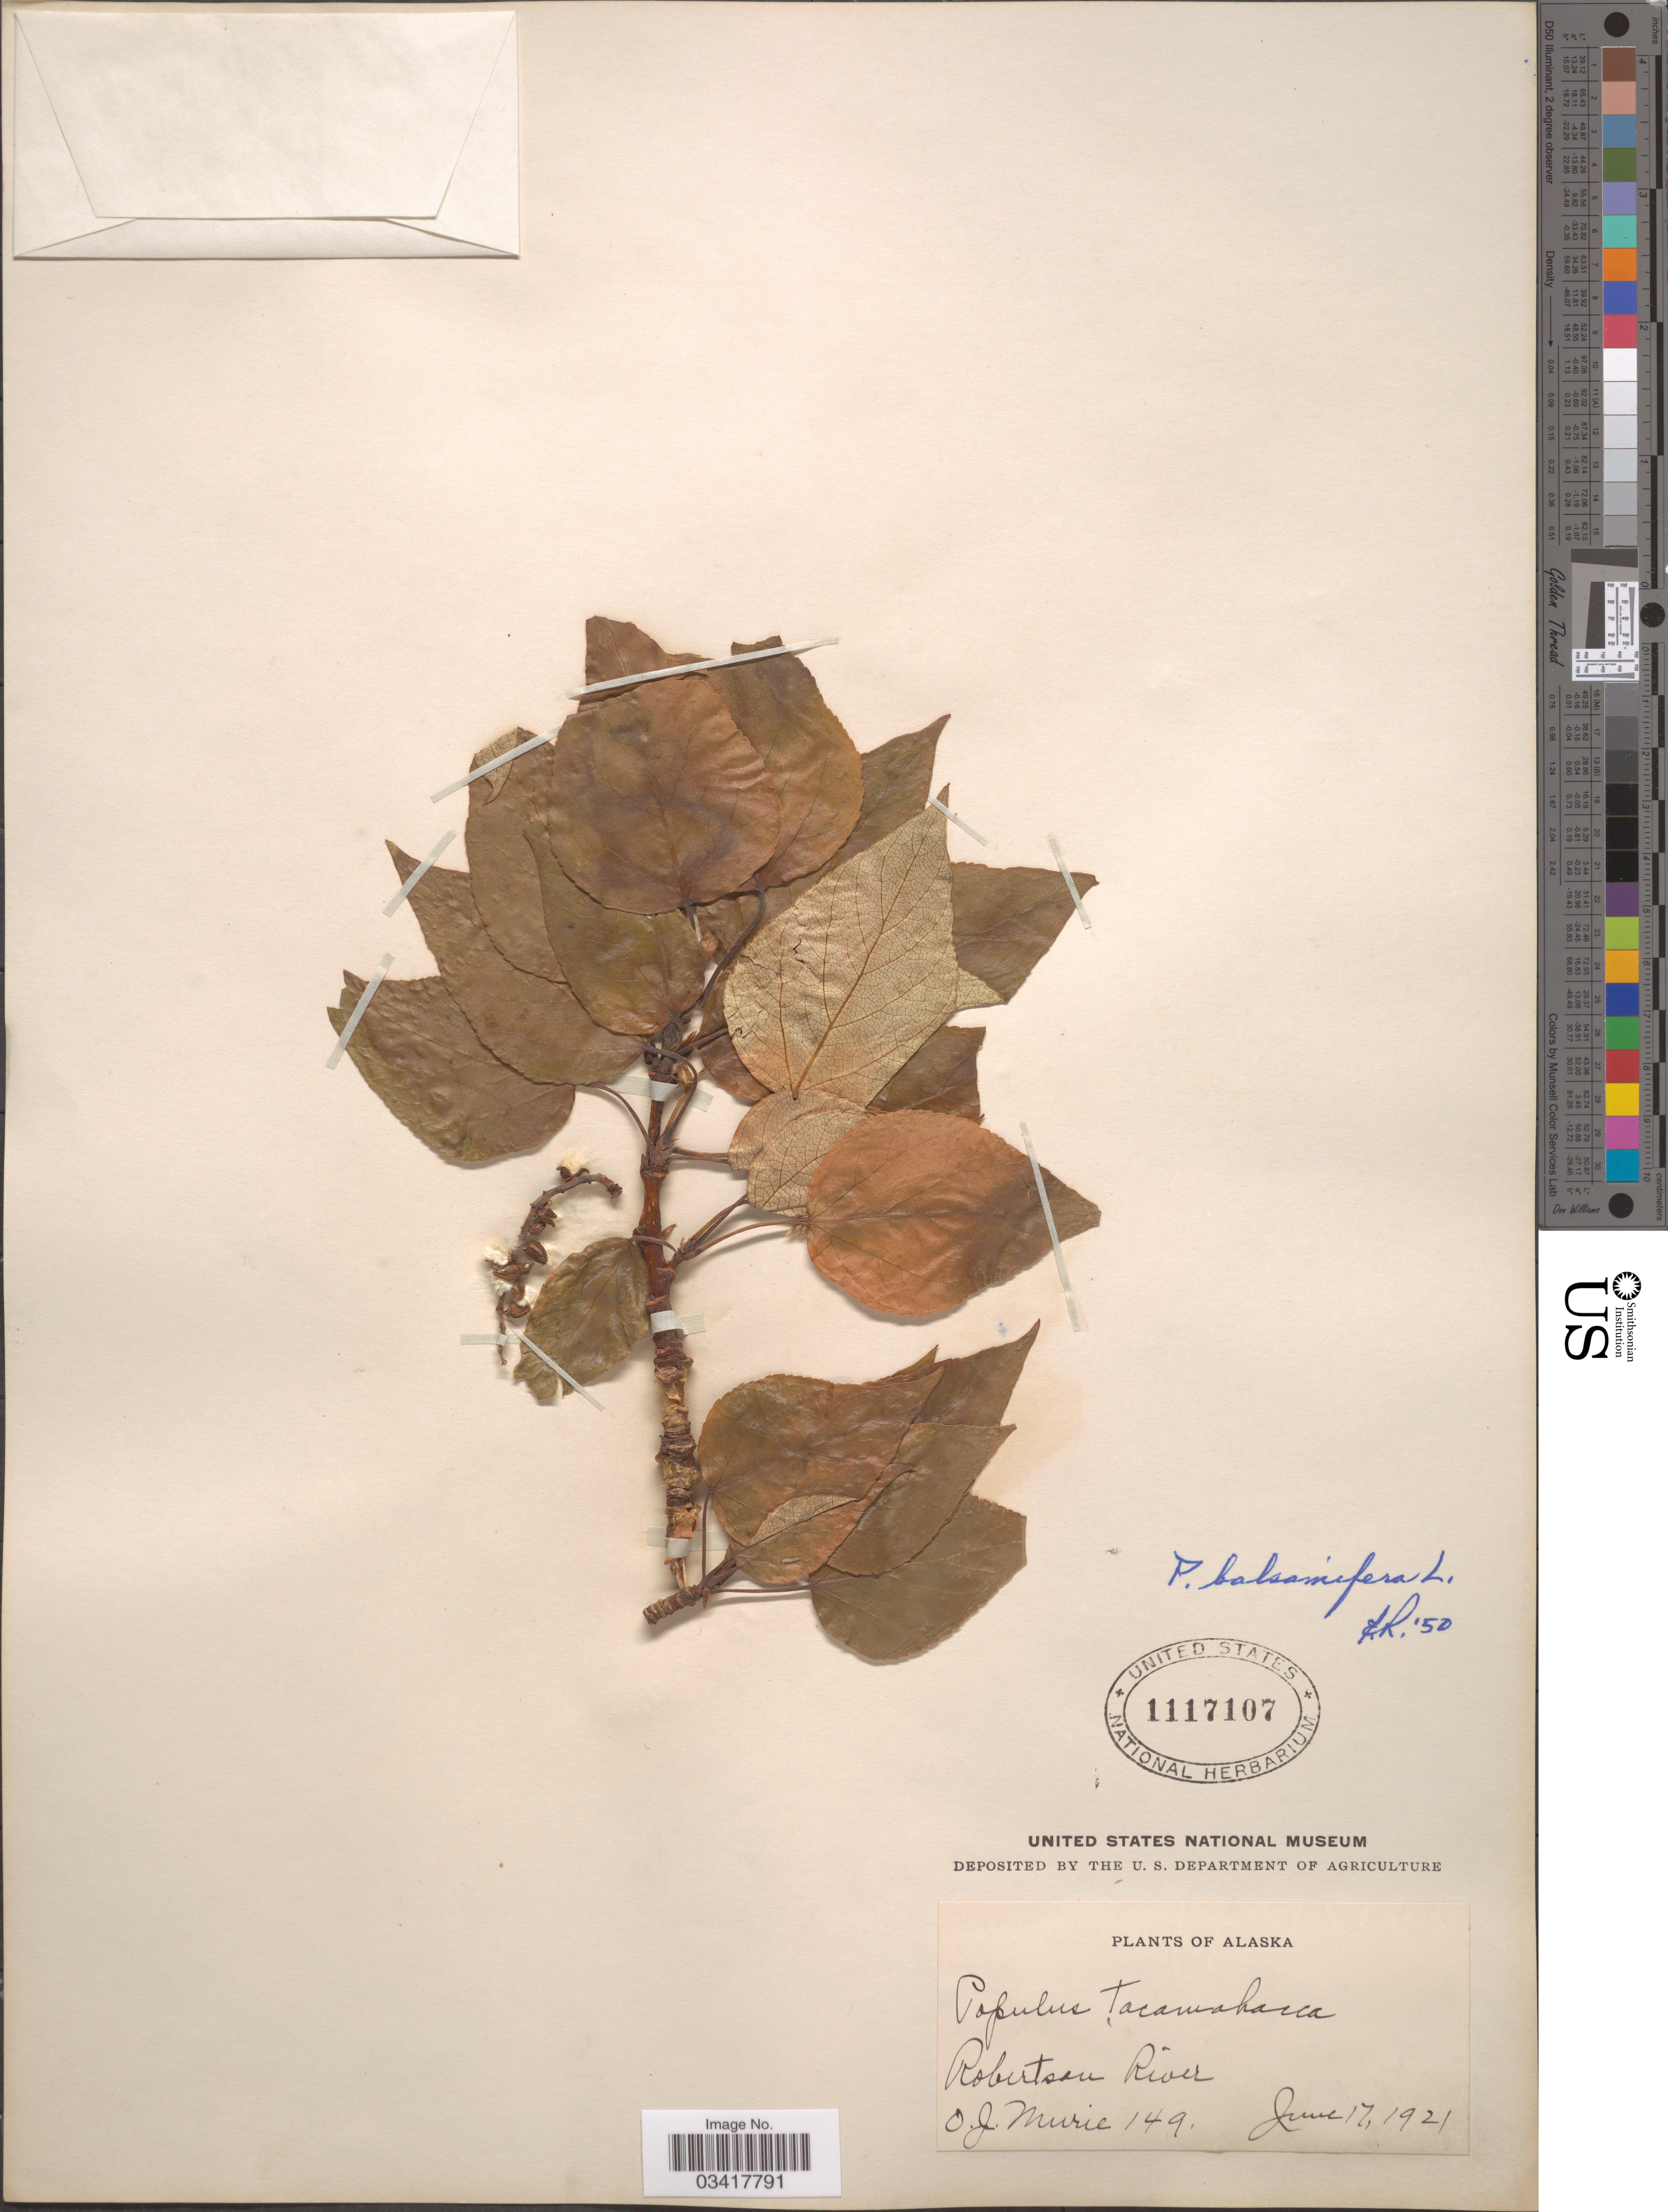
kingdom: Plantae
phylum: Tracheophyta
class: Magnoliopsida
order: Malpighiales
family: Salicaceae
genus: Populus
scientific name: Populus balsamifera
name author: L.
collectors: O. Murie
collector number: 149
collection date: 1921-06-17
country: United States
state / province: Alaska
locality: Robertson River.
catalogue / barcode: US 1117107